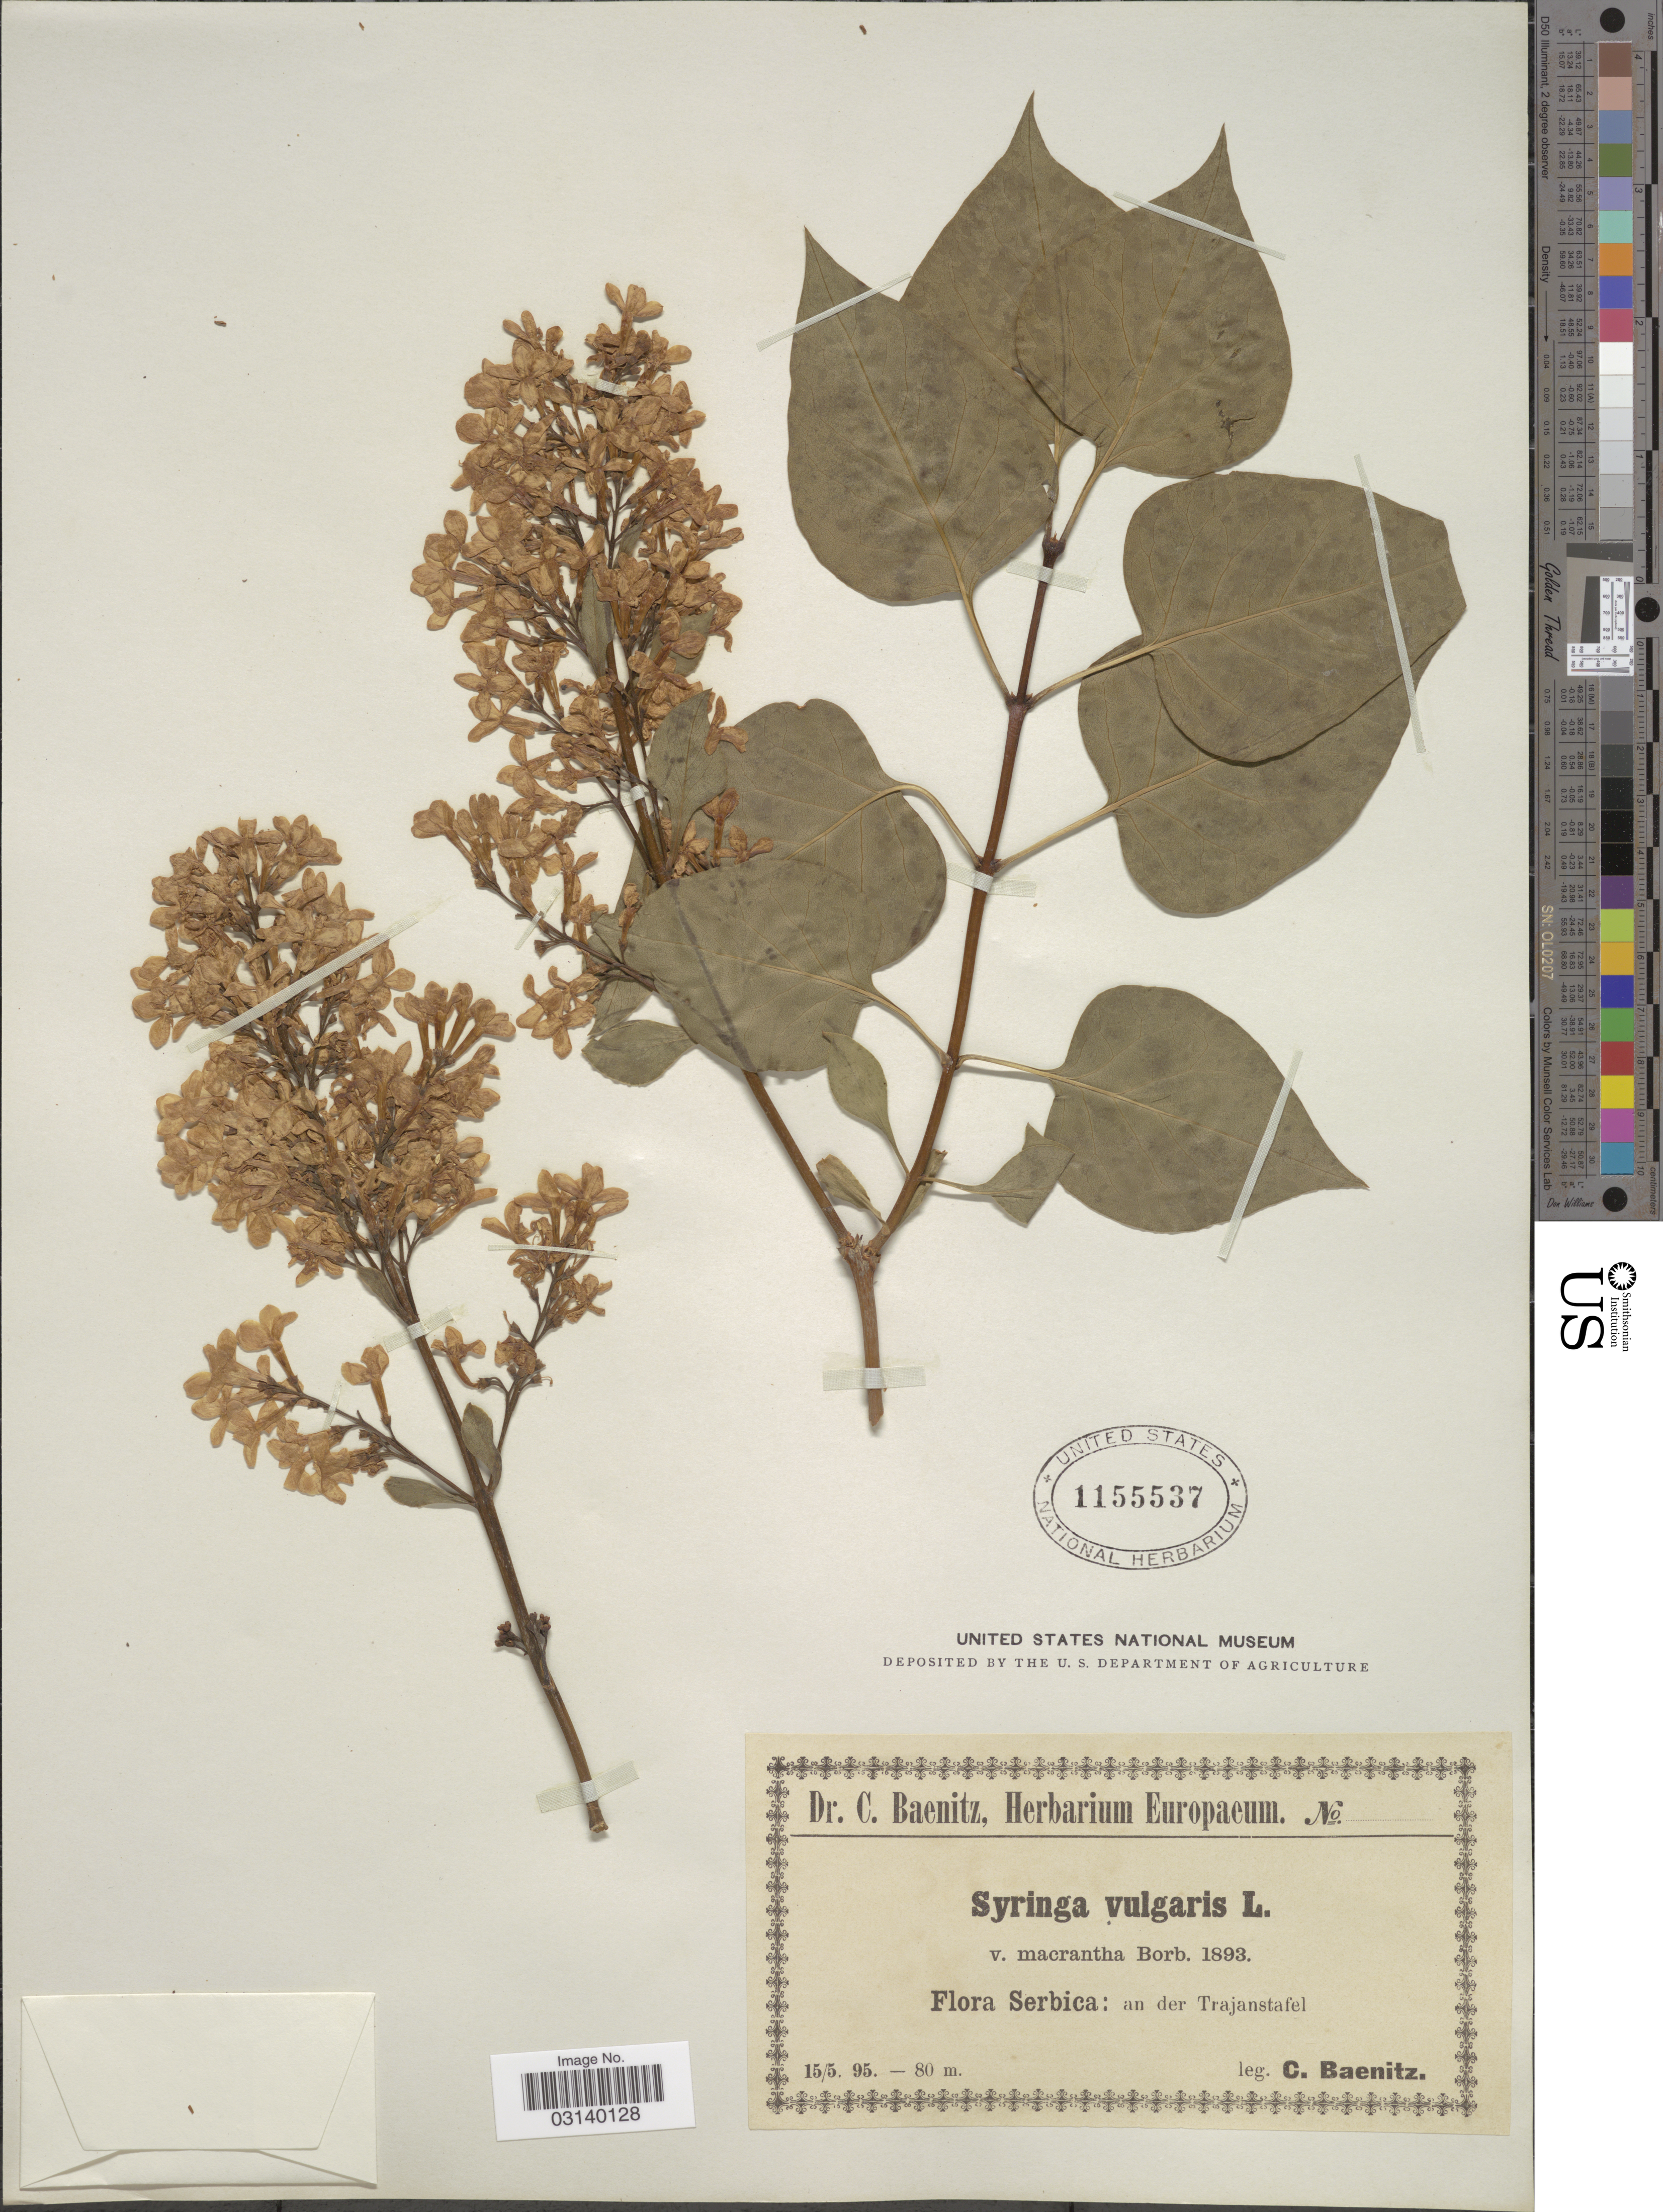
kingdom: Plantae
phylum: Tracheophyta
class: Magnoliopsida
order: Lamiales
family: Oleaceae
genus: Syringa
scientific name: Syringa vulgaris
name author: L.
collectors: C. G. Baenitz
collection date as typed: Transcribed d/m/y: 15/5/95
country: Serbia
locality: An der Trajanstafel.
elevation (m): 80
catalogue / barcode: US 1155537